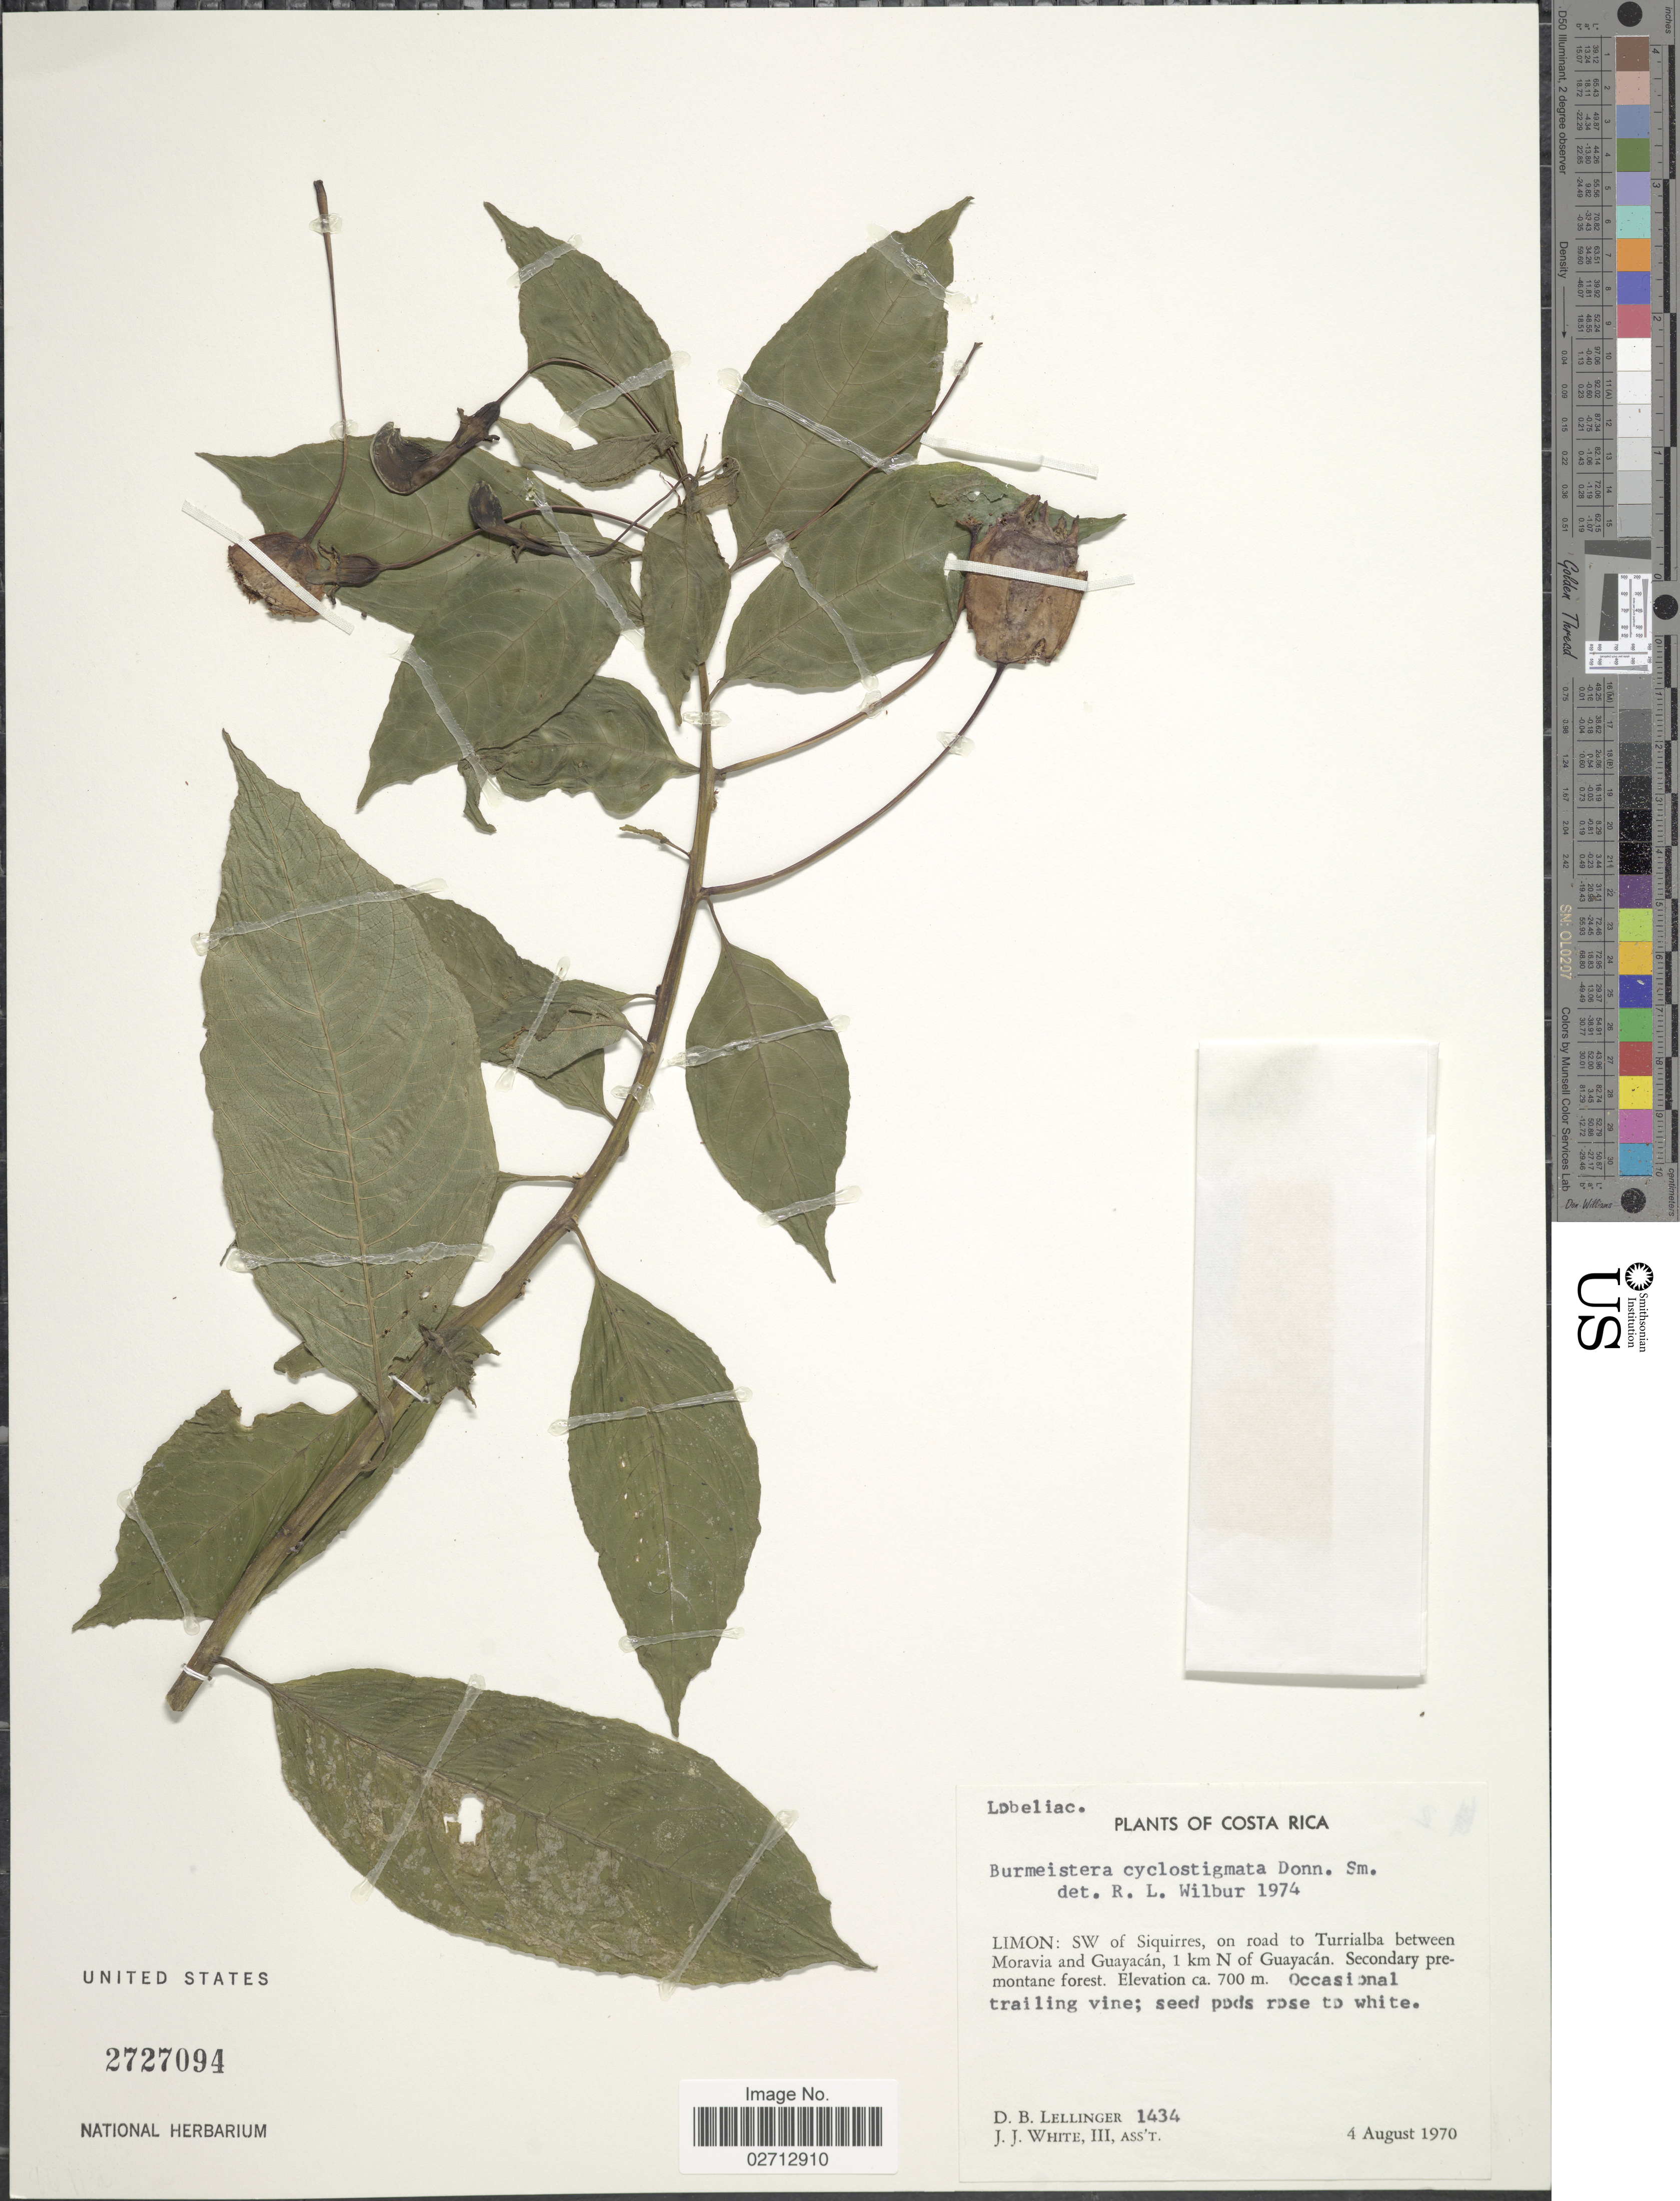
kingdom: Plantae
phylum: Tracheophyta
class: Magnoliopsida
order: Asterales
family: Campanulaceae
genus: Burmeistera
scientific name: Burmeistera cyclostigmata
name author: Donn. Sm.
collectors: D. B. Lellinger & J. J. White III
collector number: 1434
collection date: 1970-08-04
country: Costa Rica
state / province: Limón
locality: SW of Siquirres, on road to Turrialba between Moravia and Guayacan, 1 km N of Guayacan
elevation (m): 700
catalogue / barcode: US 2727094